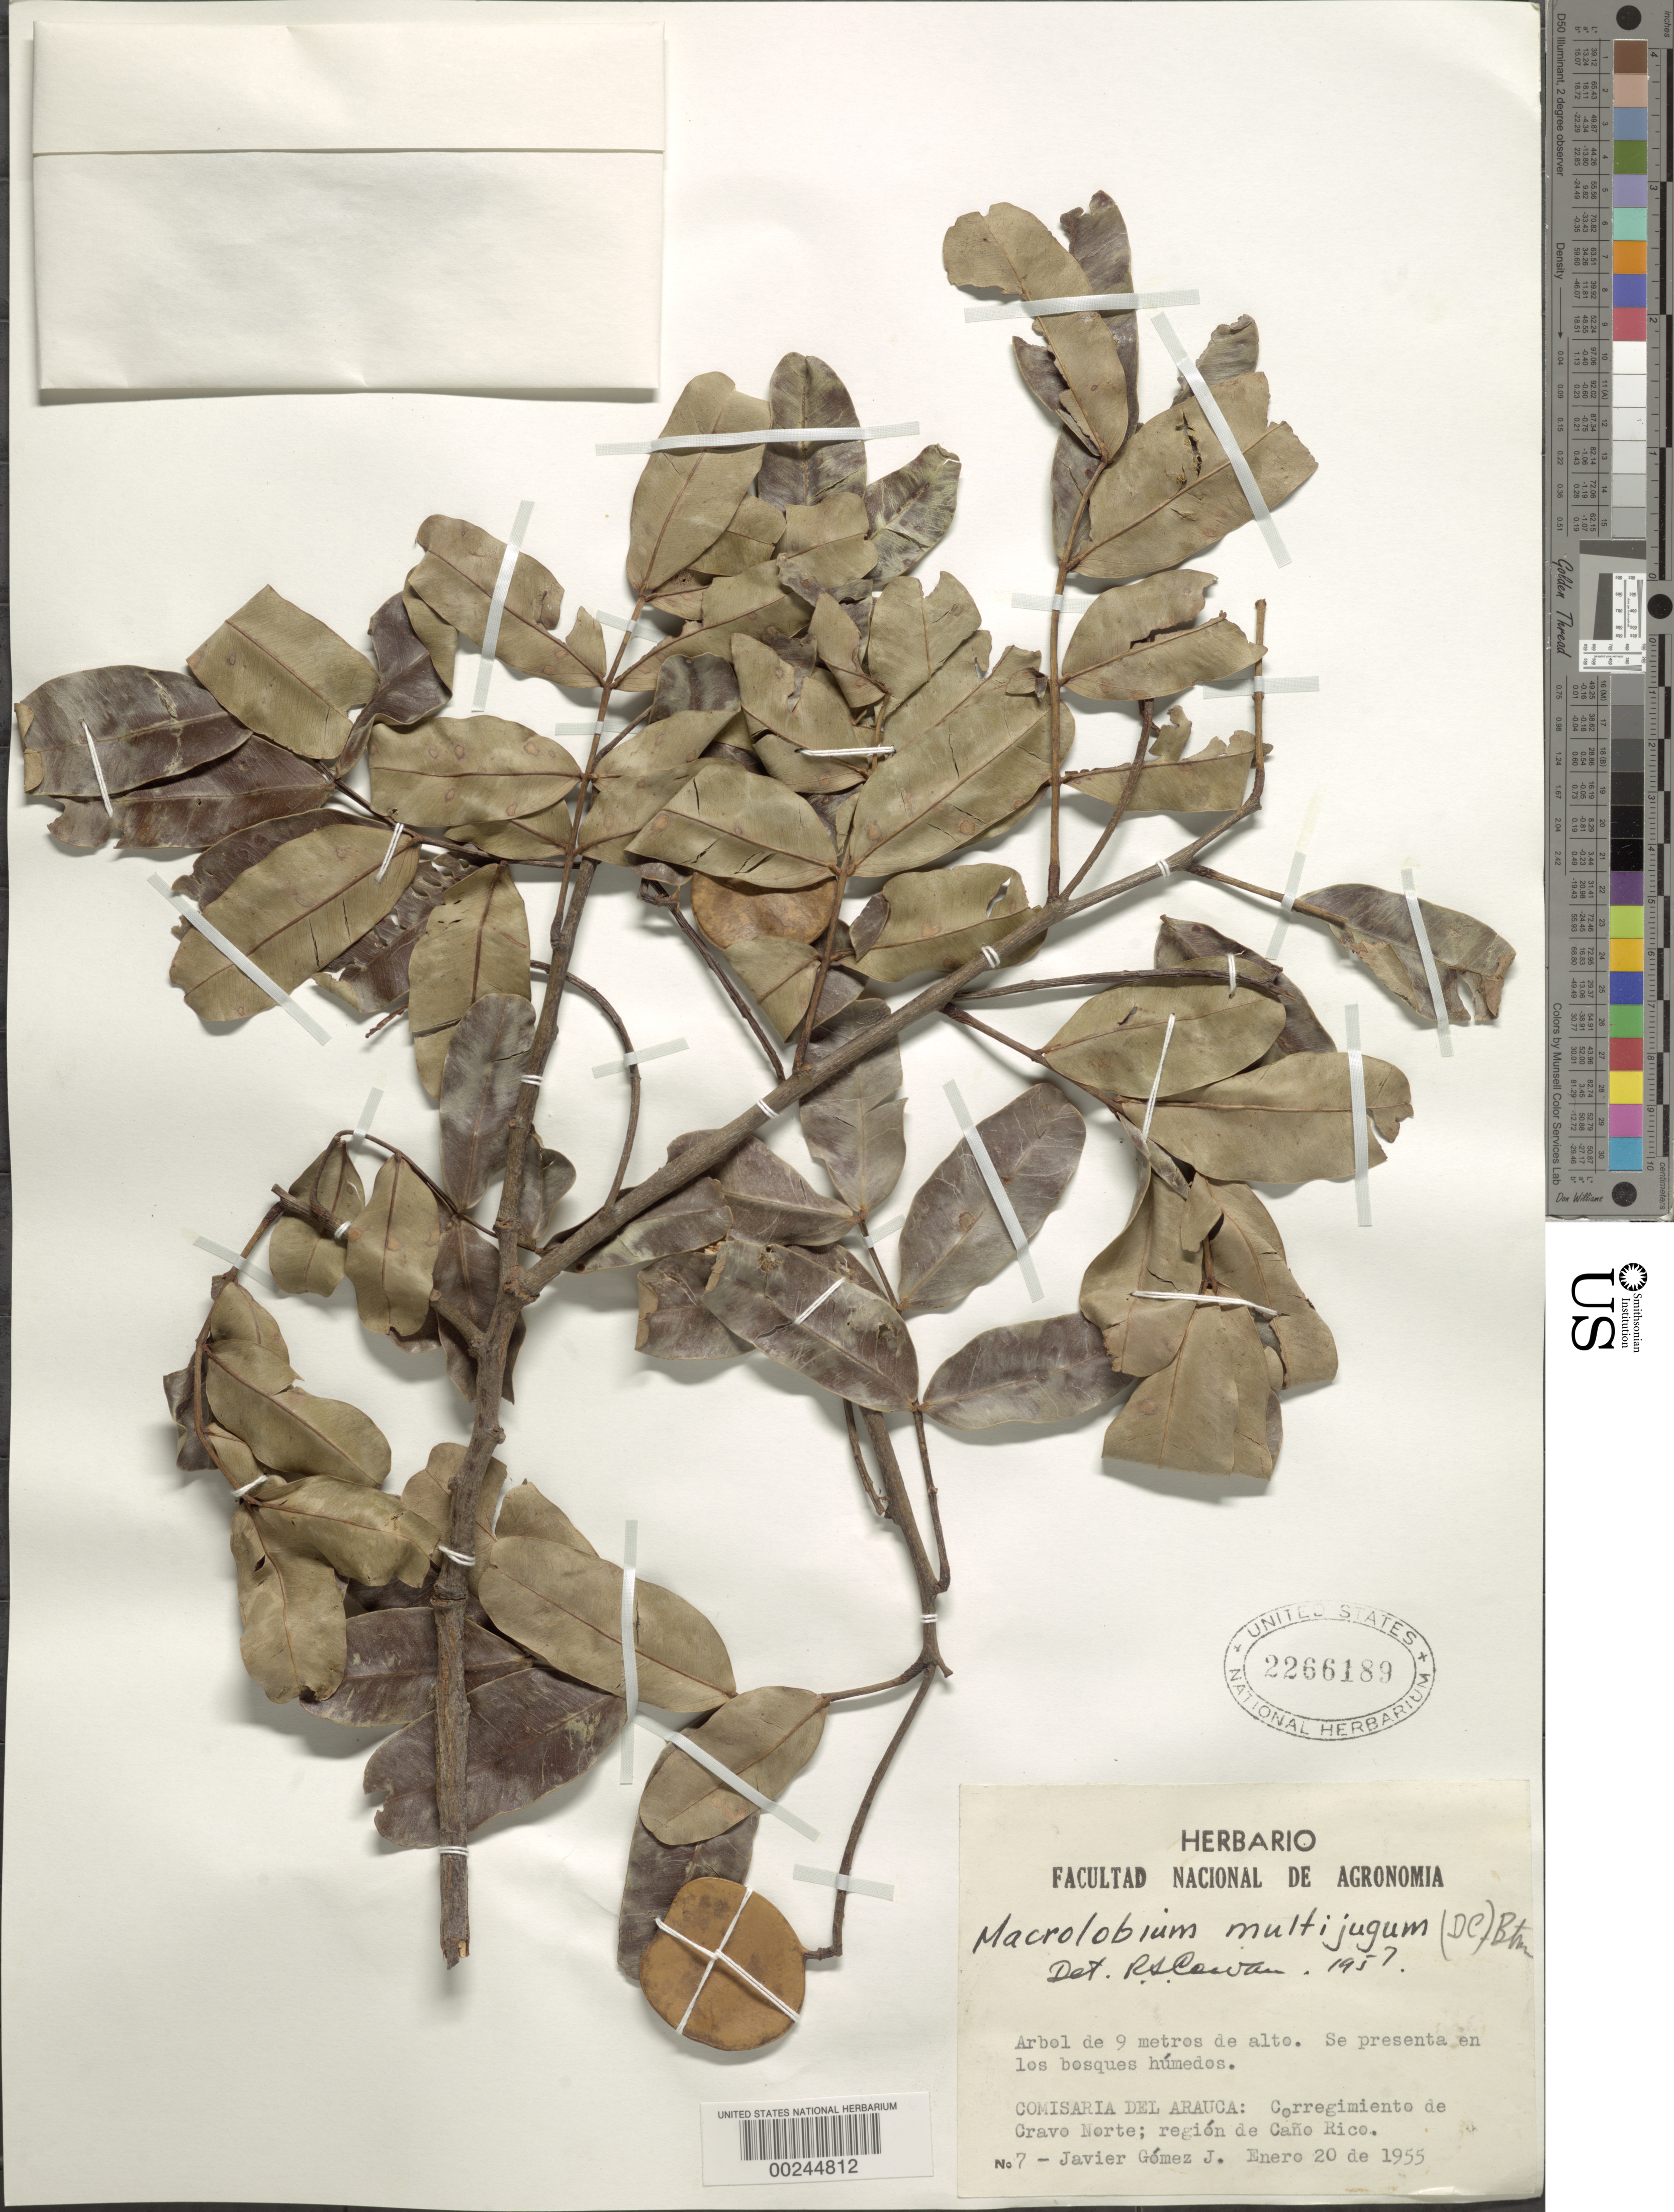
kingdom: Plantae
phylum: Tracheophyta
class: Magnoliopsida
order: Fabales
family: Fabaceae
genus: Macrolobium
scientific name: Macrolobium multijugum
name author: (DC.) Benth.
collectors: J. Gomez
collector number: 7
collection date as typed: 20 Jan 1955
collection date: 1955-01-20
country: Colombia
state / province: Arauca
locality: Corregimiento de Crave Norte: Caño Rice.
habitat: Rain forest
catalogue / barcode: US 2266189